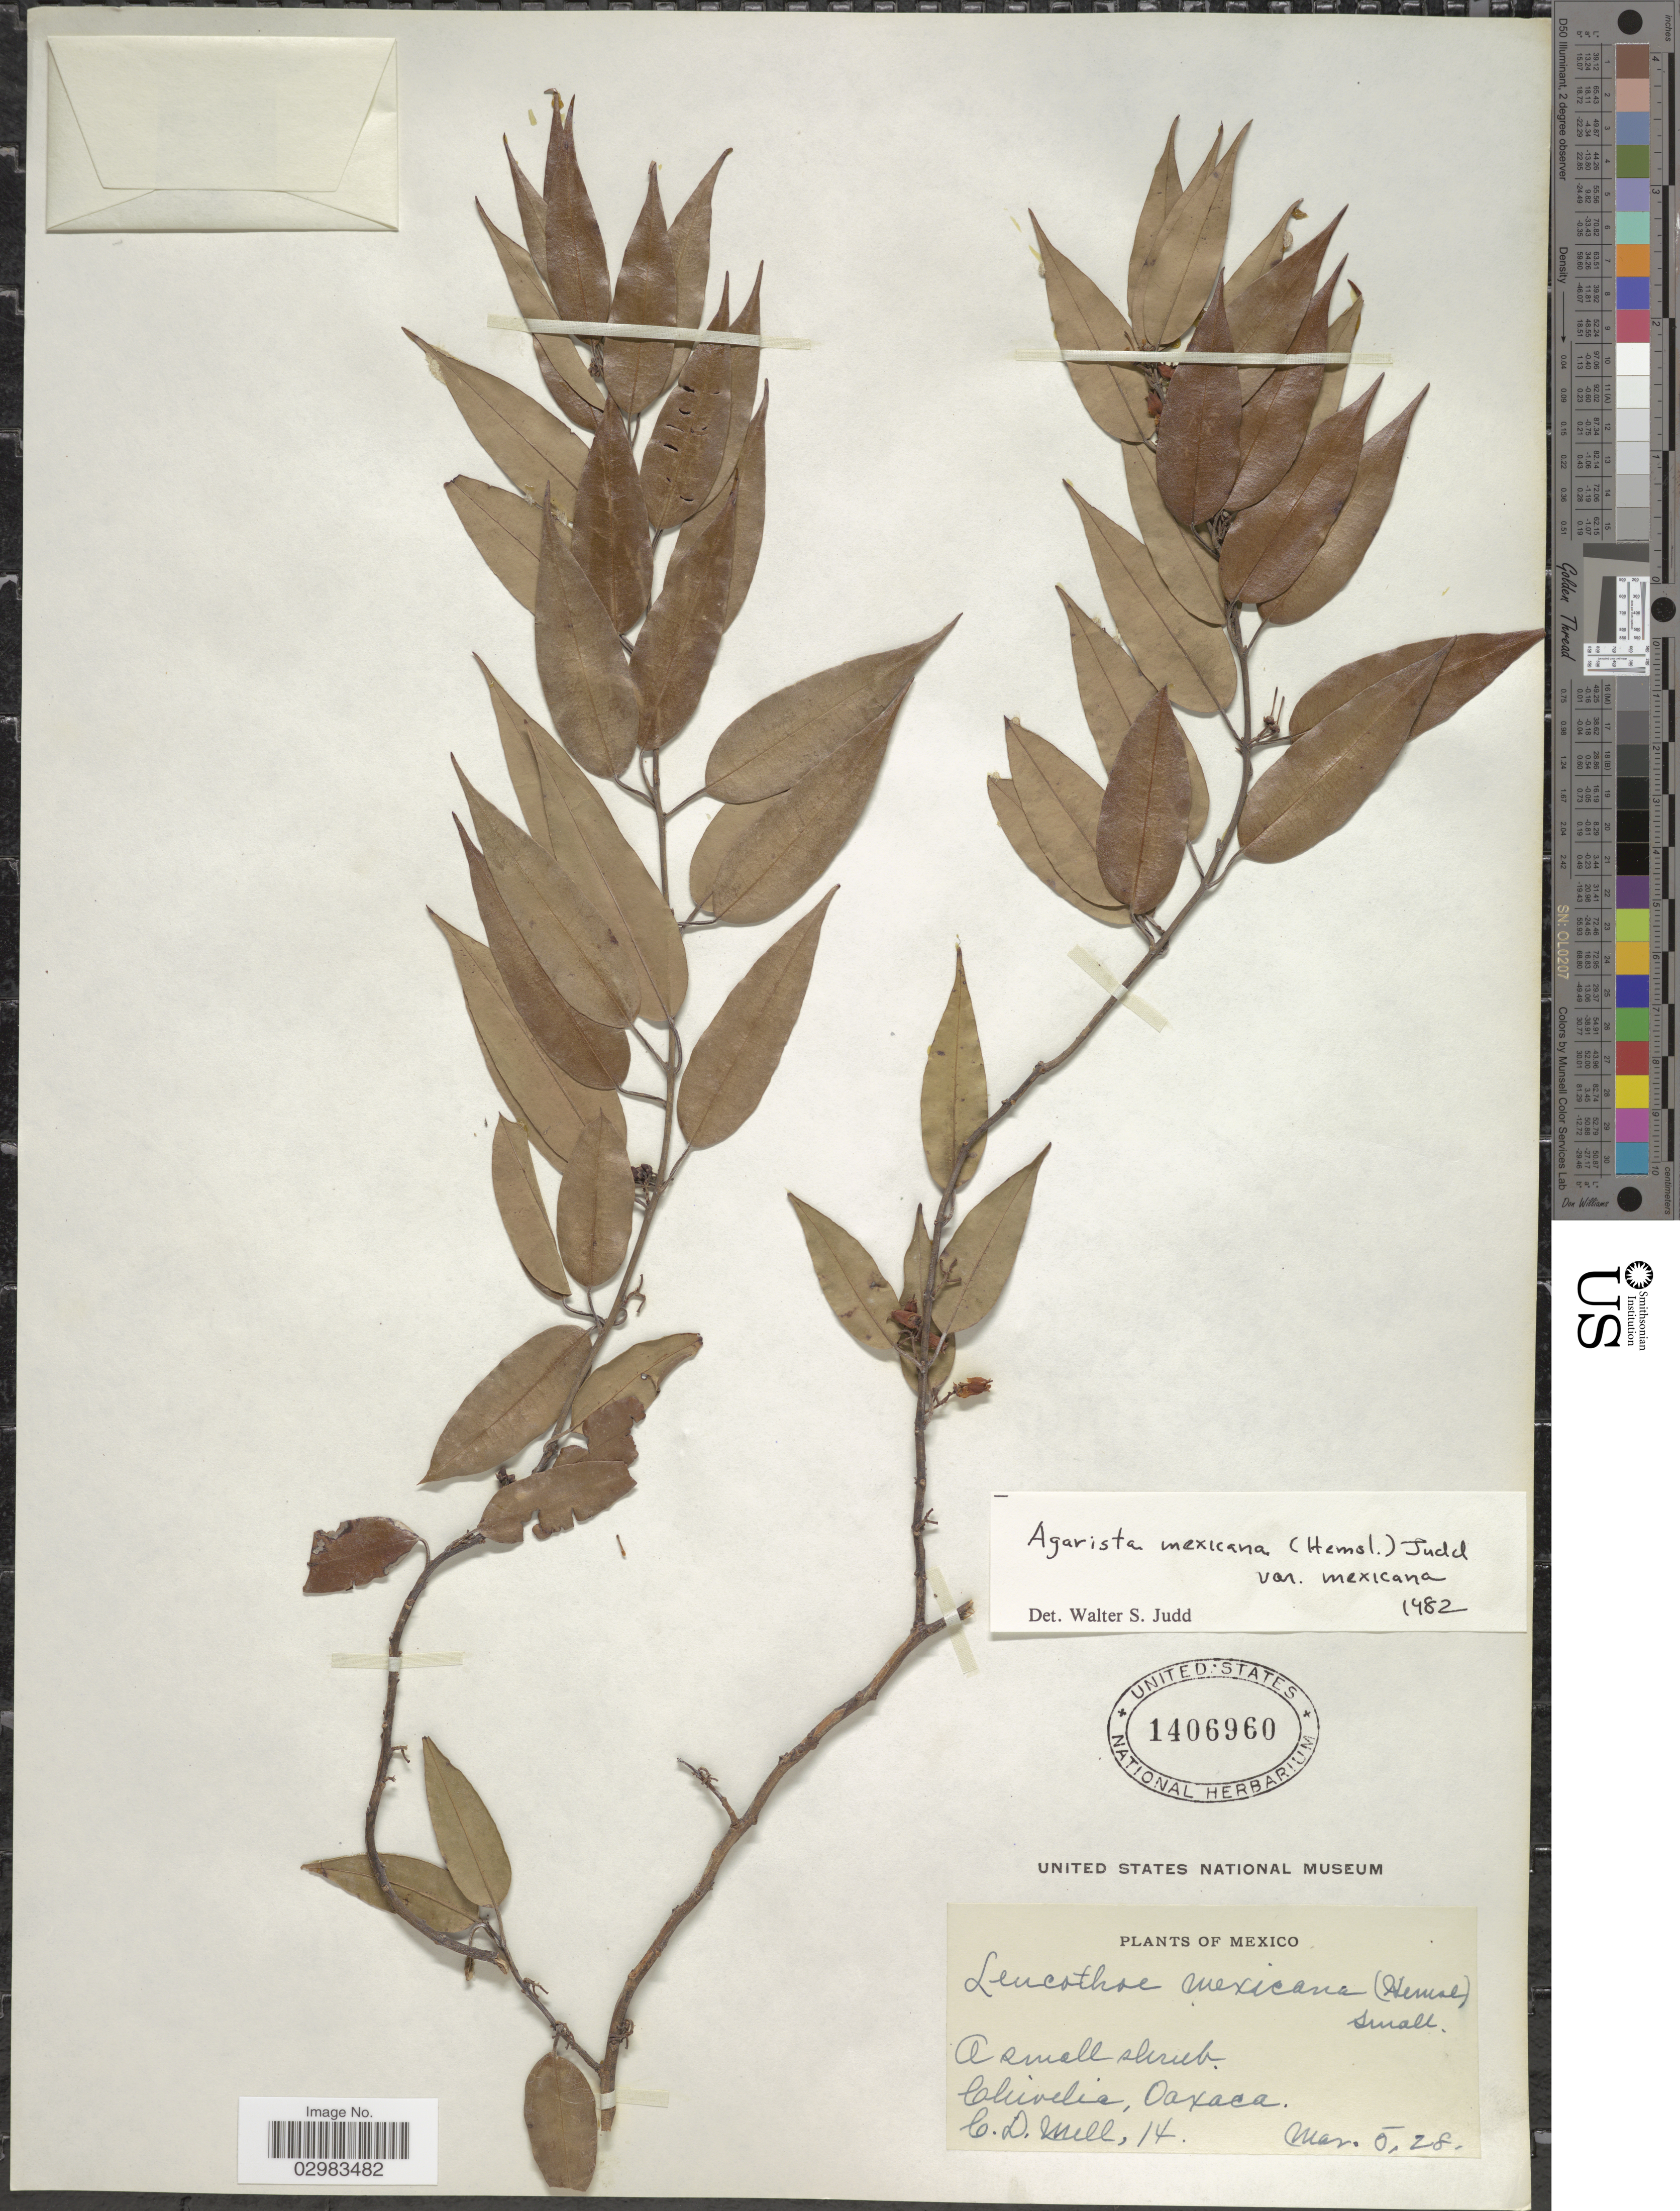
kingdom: Plantae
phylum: Tracheophyta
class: Magnoliopsida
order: Ericales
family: Ericaceae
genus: Leucothoe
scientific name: Leucothoë mexicana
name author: (Hemsl.) Small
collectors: C. D. Mell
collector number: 14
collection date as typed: Transcribed d/m/y: 5/3/28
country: Mexico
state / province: Oaxaca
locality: Chivelia.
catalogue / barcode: US 1406960